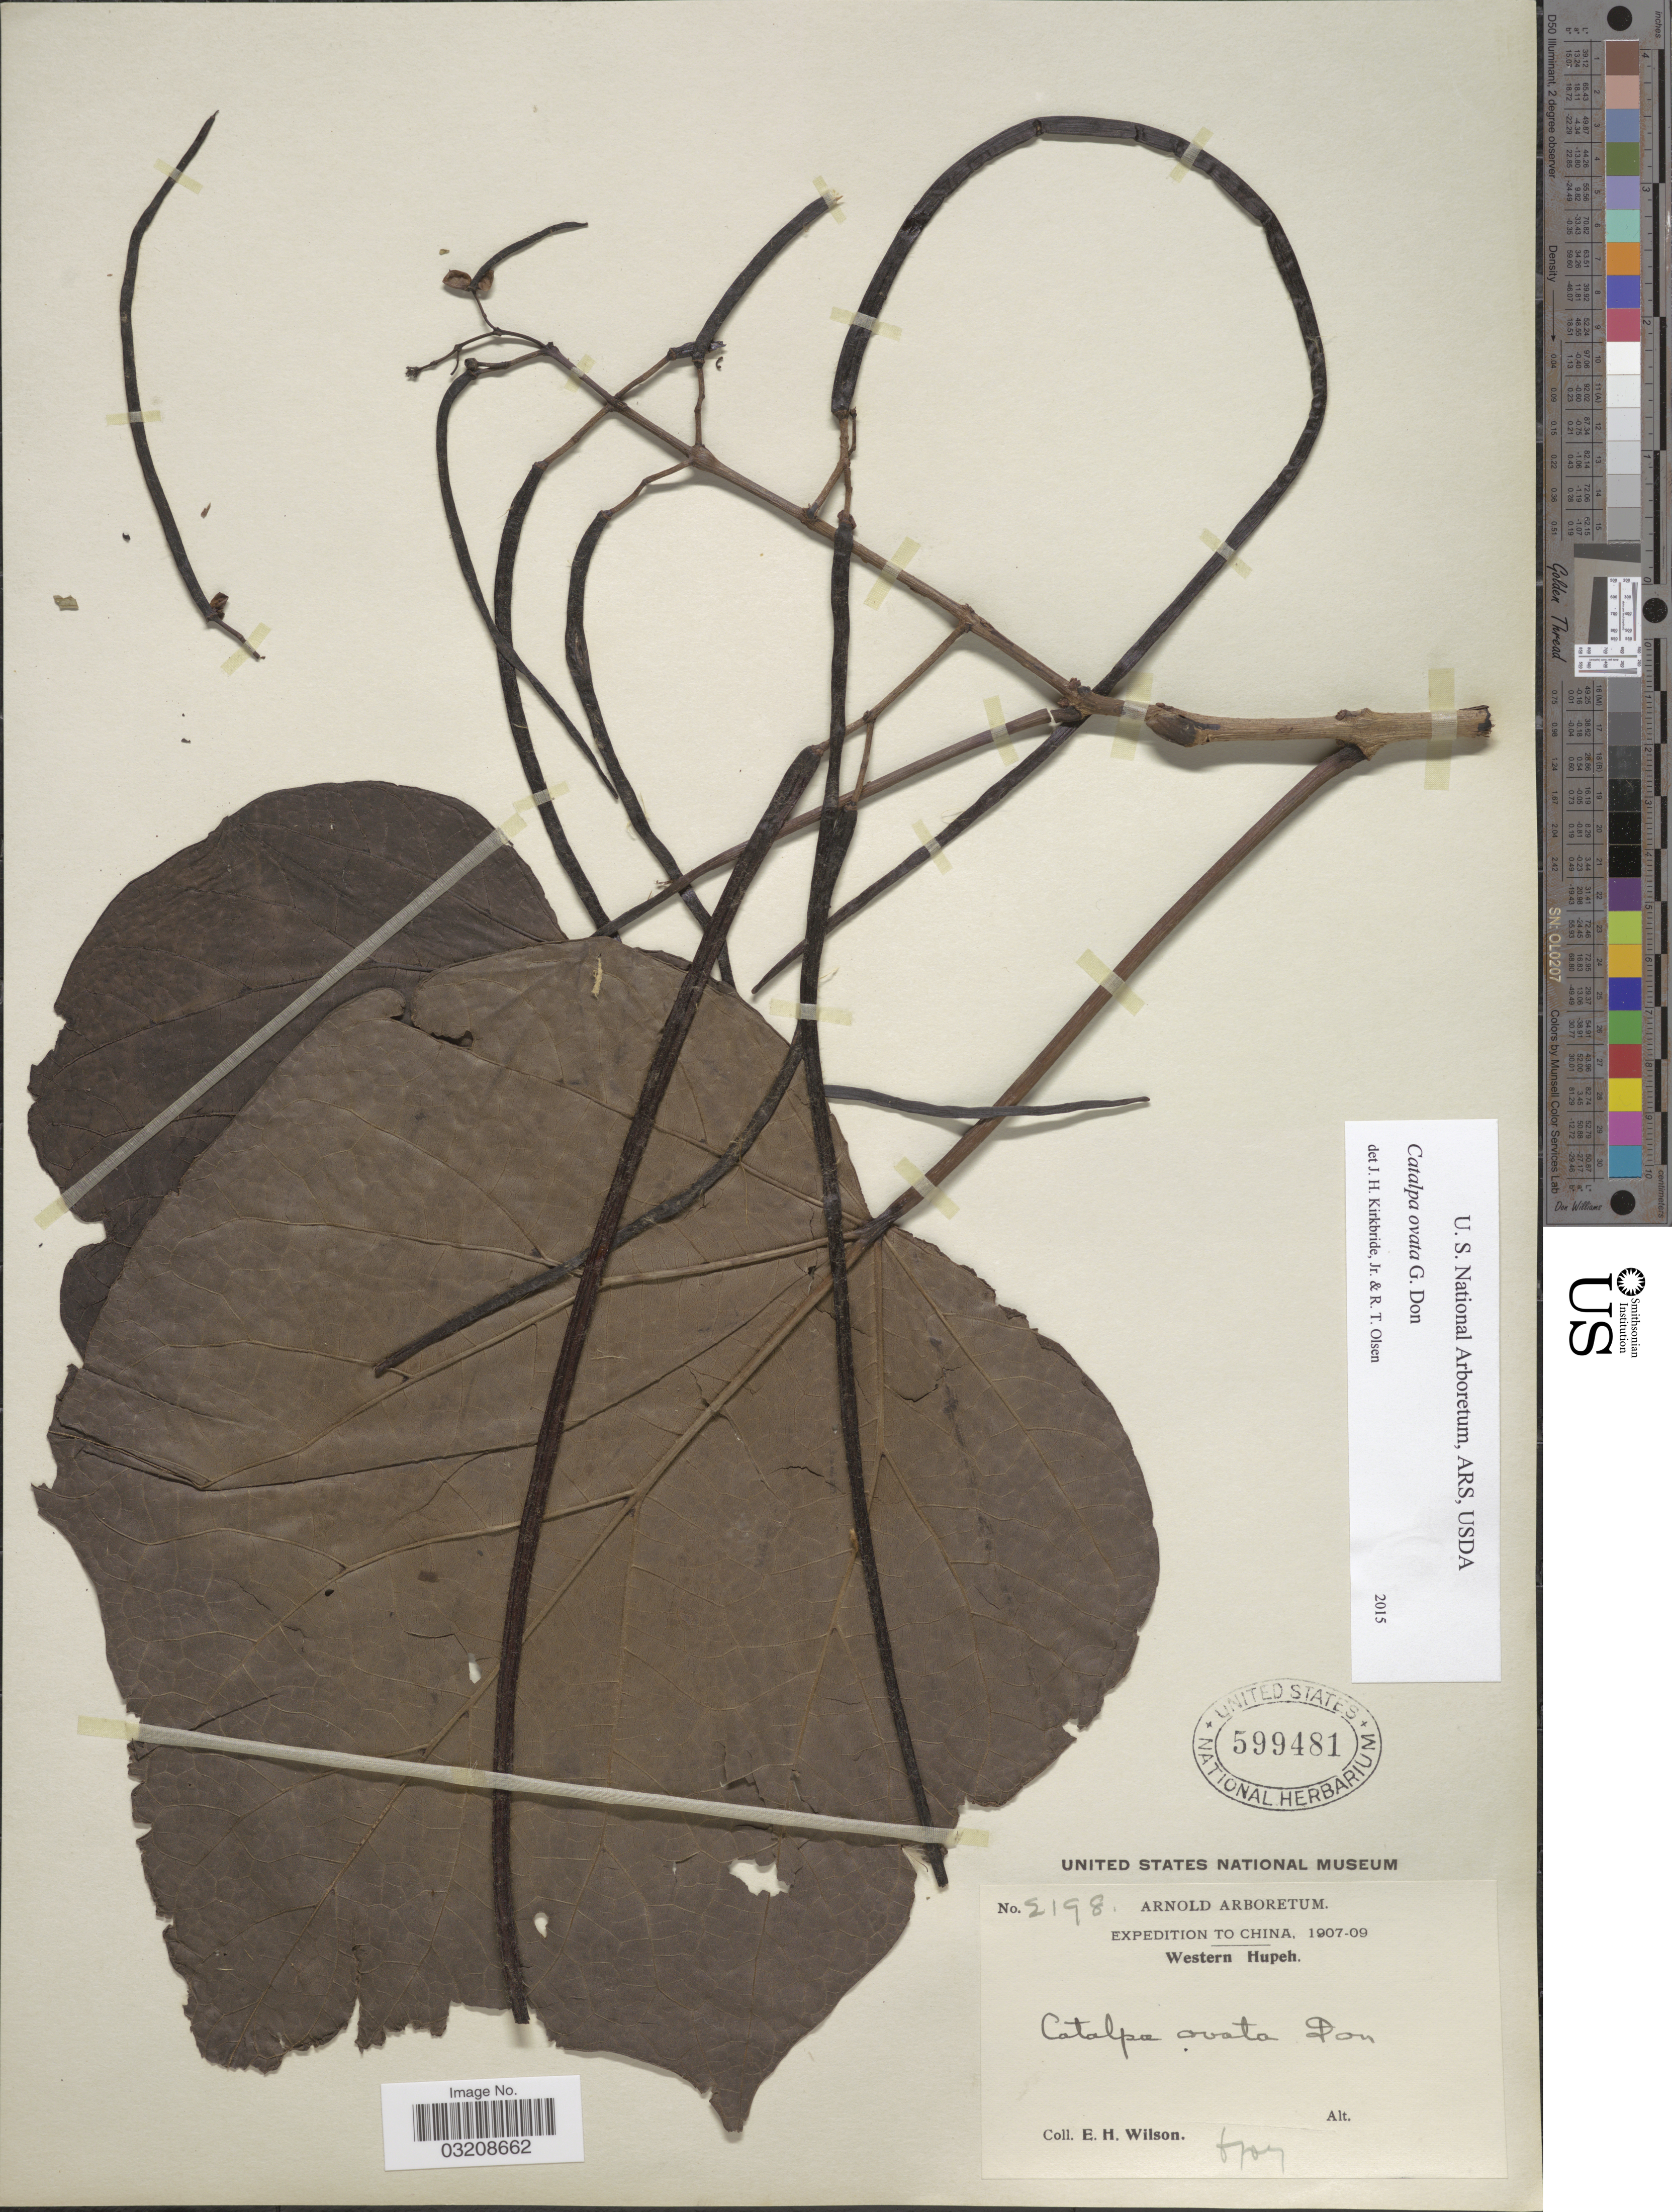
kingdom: Plantae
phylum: Tracheophyta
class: Magnoliopsida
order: Lamiales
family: Bignoniaceae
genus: Catalpa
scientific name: Catalpa ovata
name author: G. Don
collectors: E. Wilson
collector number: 2198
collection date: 1907-06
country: China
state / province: Hubei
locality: Western Hupeh.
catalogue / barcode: US 599481